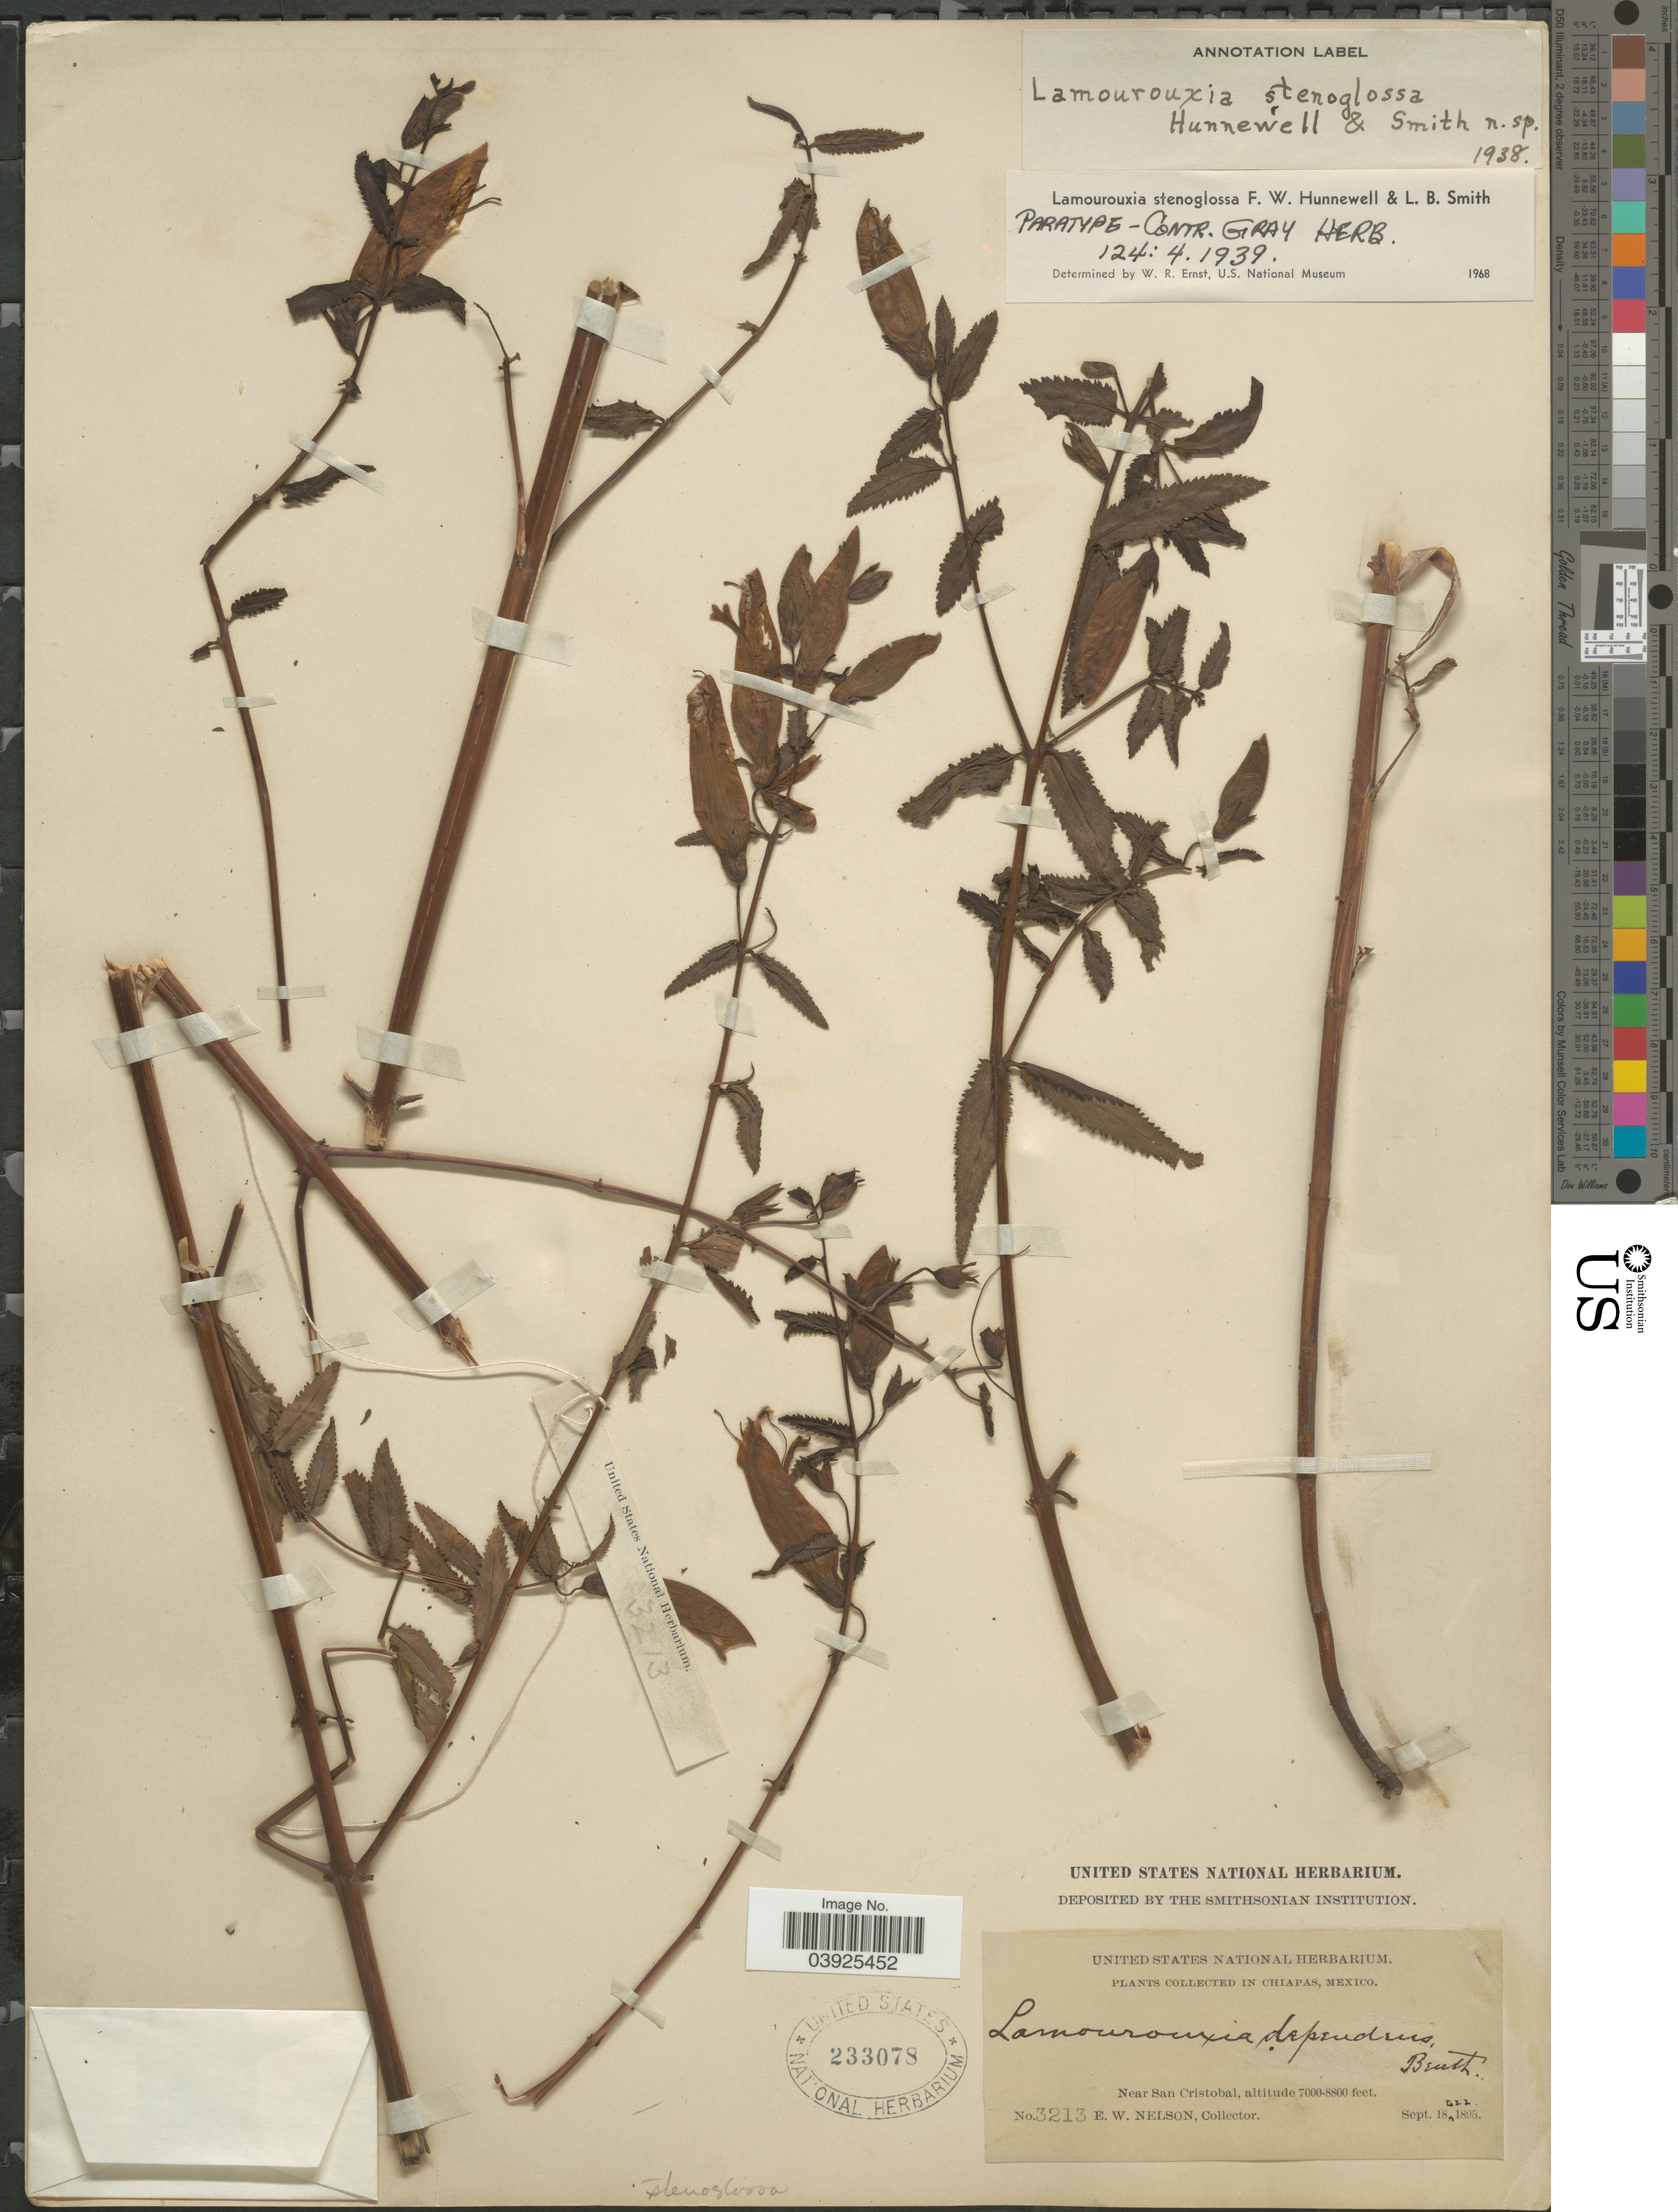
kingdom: Plantae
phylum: Tracheophyta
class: Magnoliopsida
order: Lamiales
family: Orobanchaceae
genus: Lamourouxia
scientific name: Lamourouxia stenoglossa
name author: Hunnewell & L.B. Sm.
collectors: E. W. Nelson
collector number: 3213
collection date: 1895-09-18/1895-09-22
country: Mexico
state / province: Chiapas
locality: Near San Cristobal.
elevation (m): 2134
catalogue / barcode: US 233078